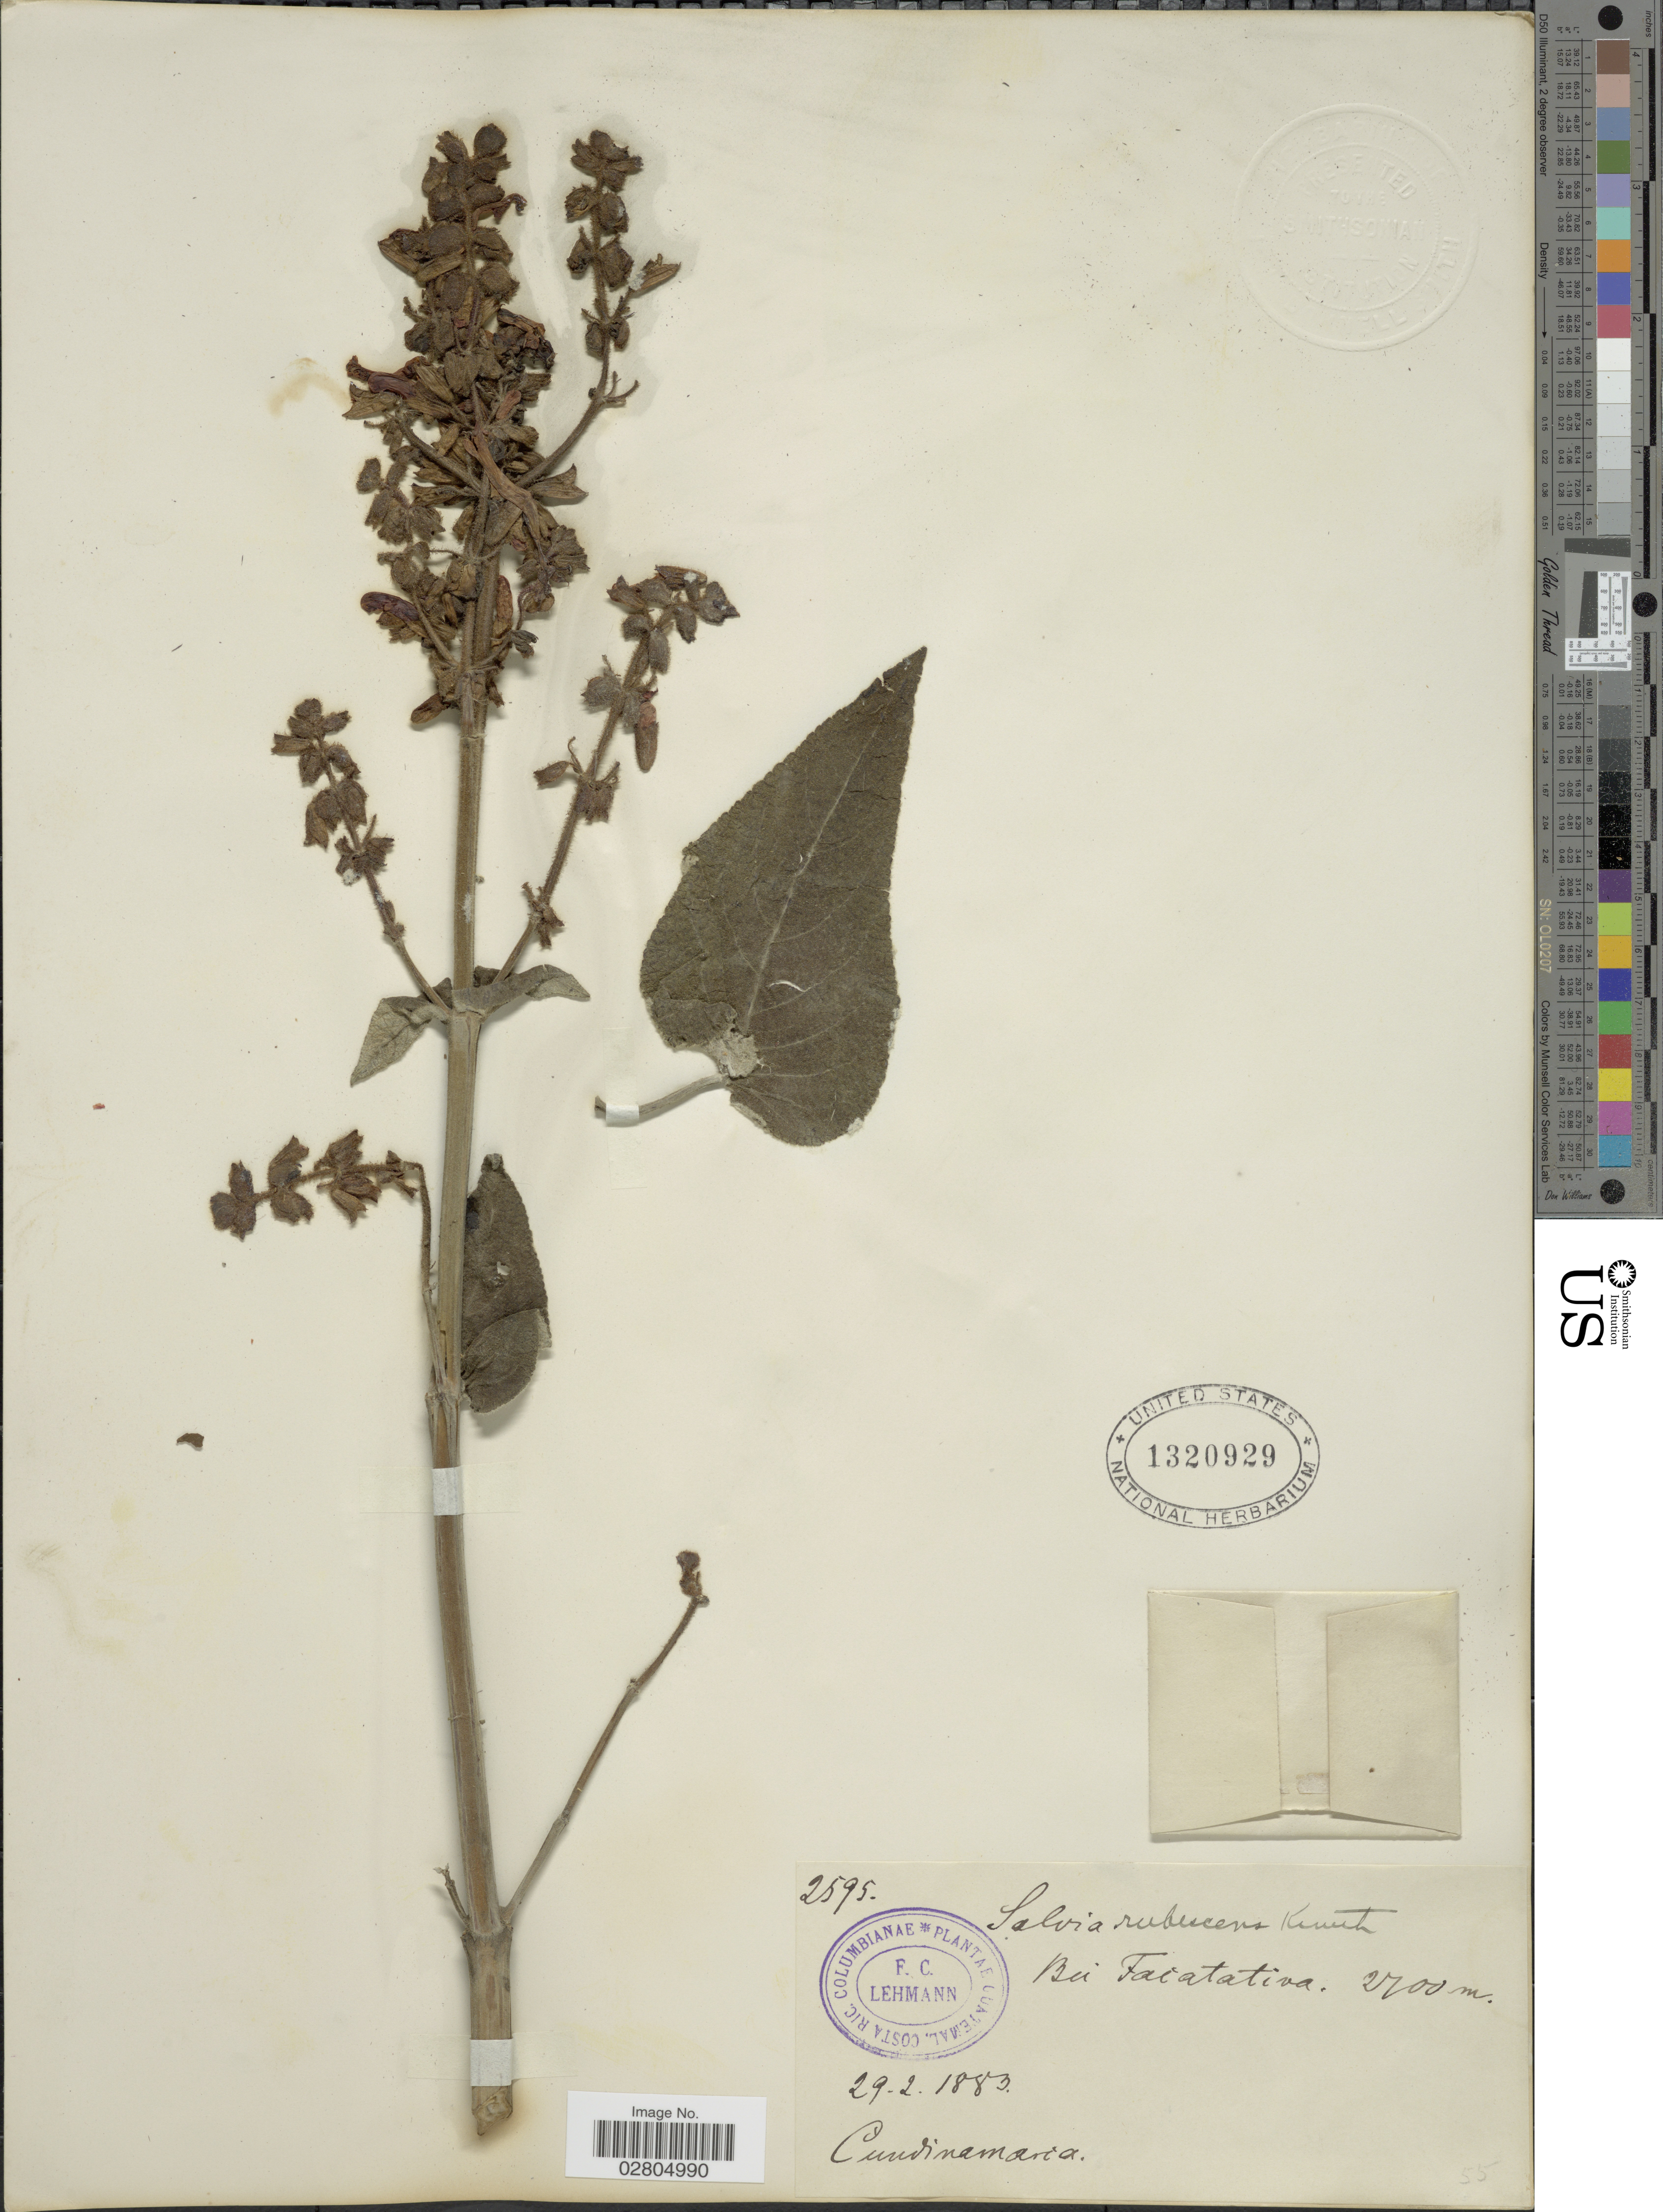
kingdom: Plantae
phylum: Tracheophyta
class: Magnoliopsida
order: Lamiales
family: Lamiaceae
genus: Salvia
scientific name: Salvia rubescens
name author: Kunth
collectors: F. C. Lehmann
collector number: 2595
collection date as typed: Transcribed d/m/y: 29/2/1883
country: Colombia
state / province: Cundinamarca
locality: Bei Facatativa.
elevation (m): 2700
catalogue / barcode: US 1320929